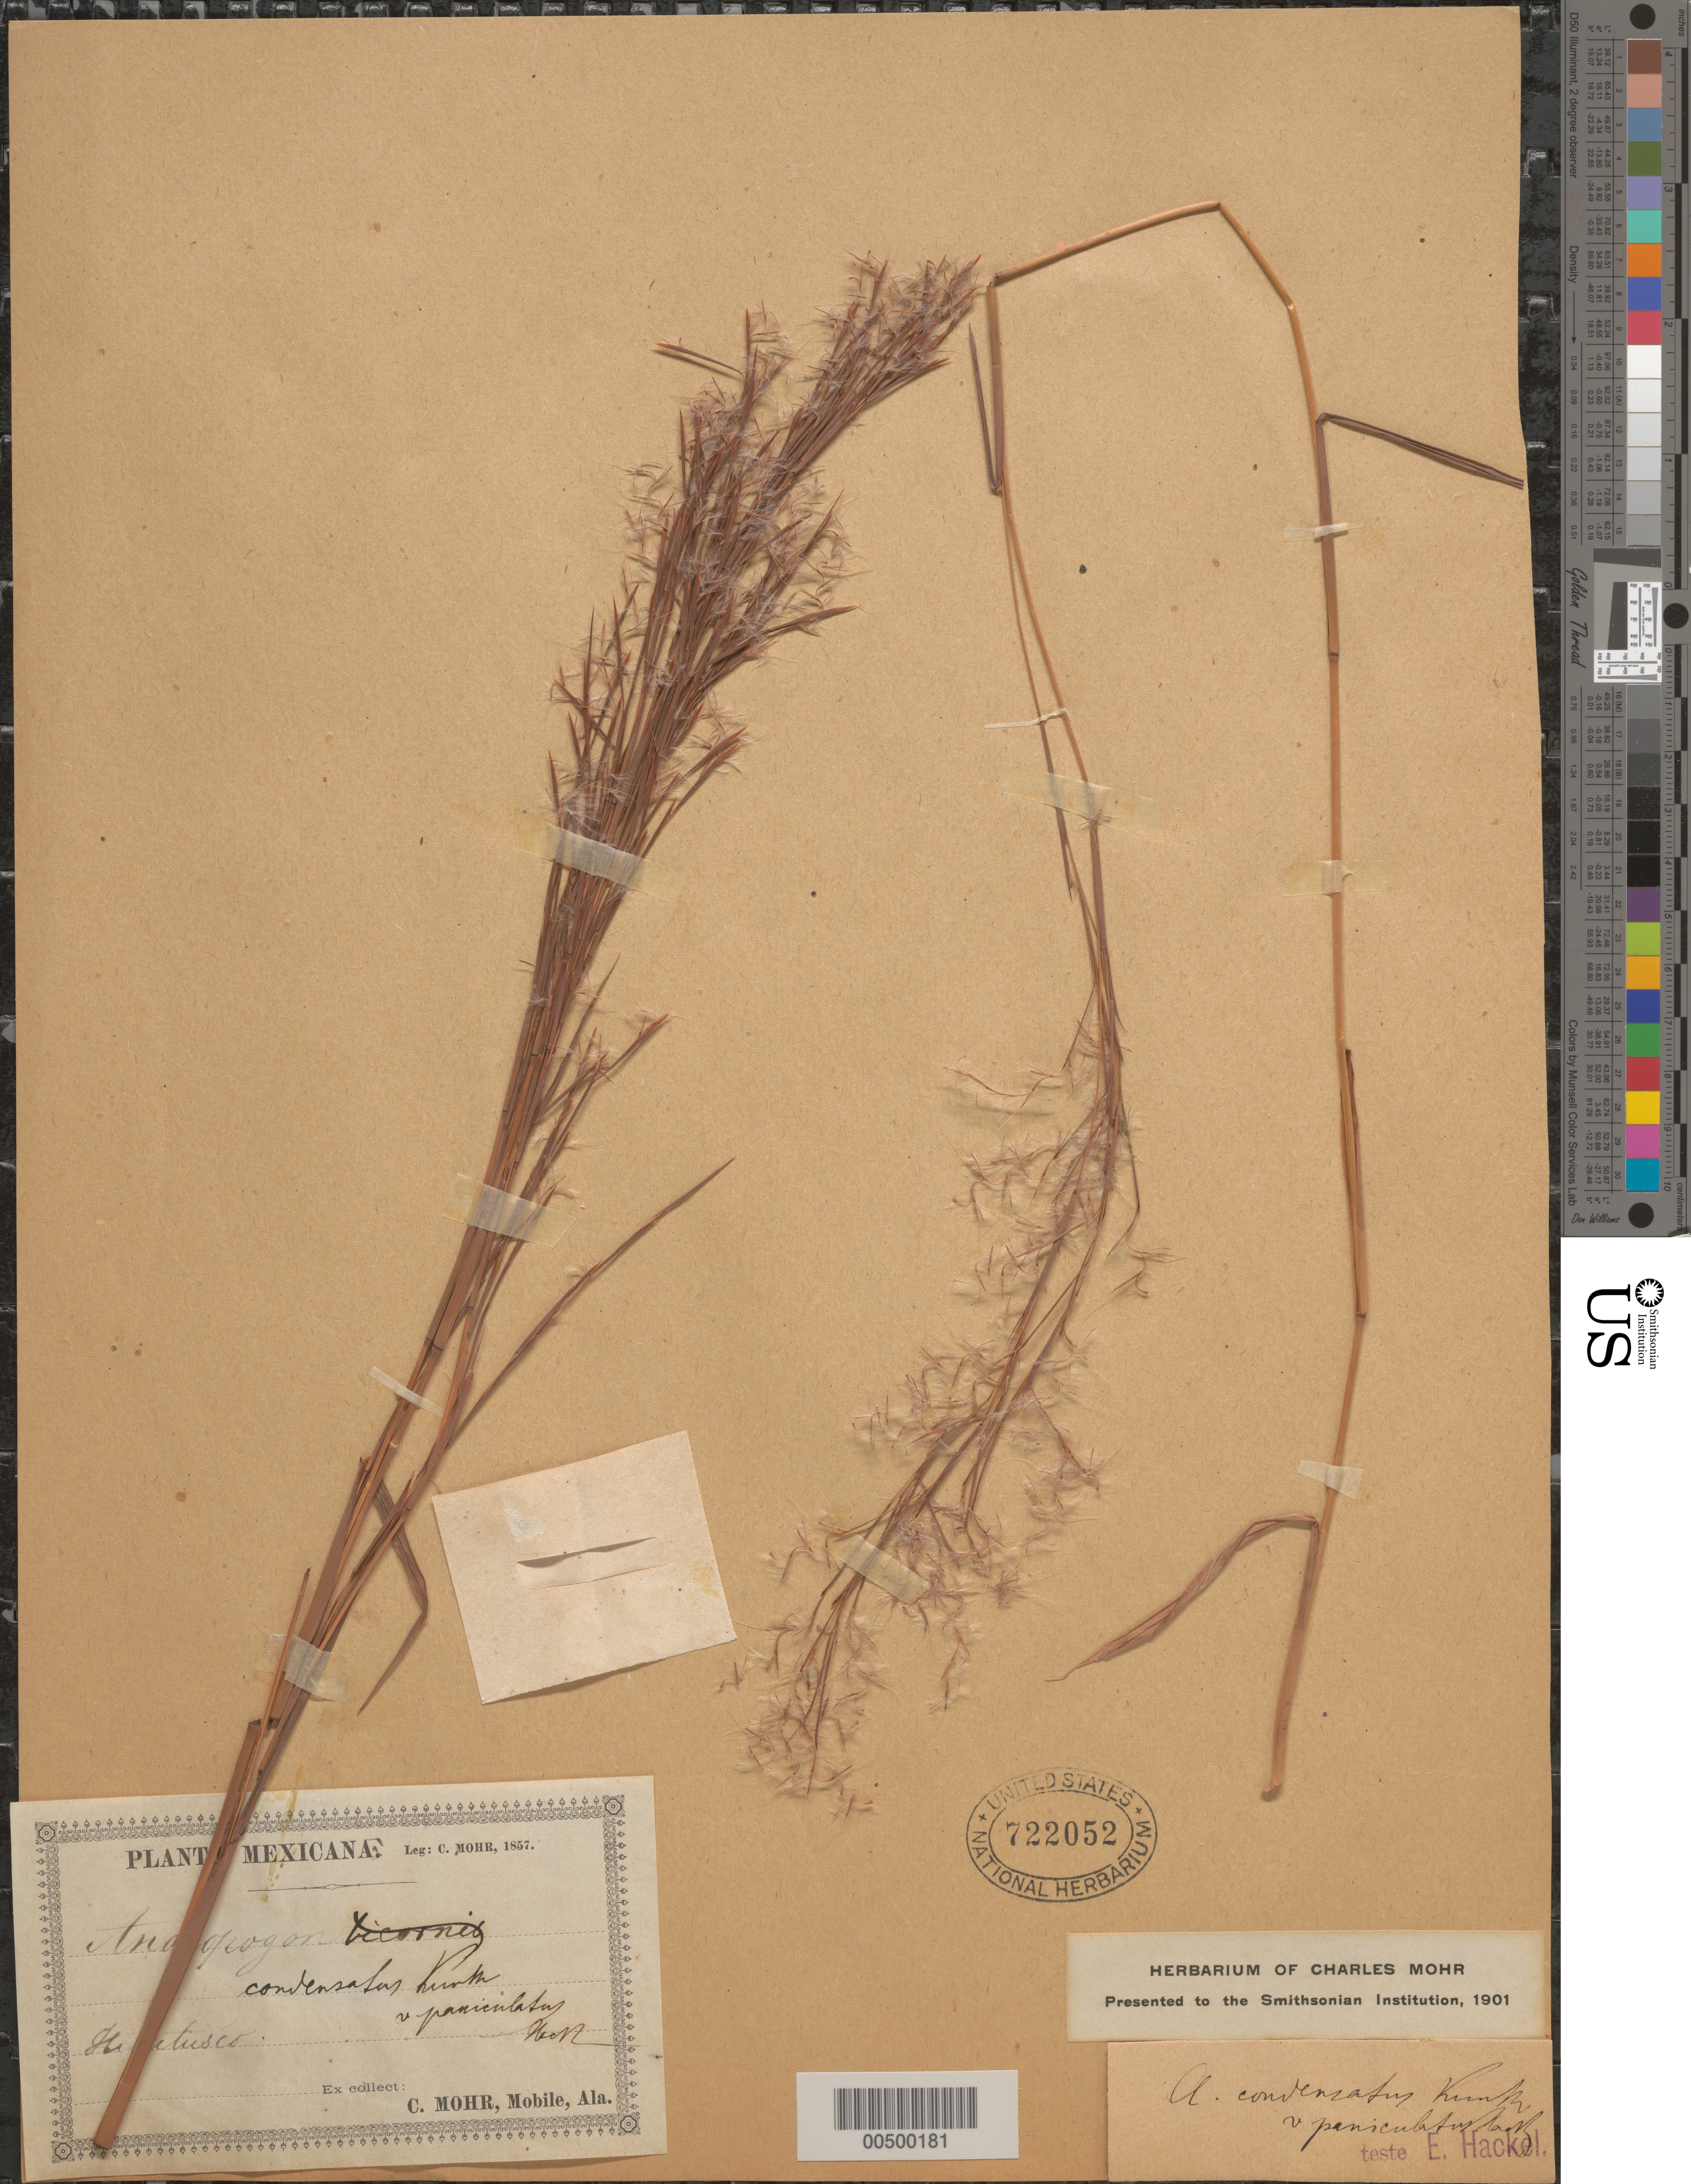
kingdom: Plantae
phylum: Tracheophyta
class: Liliopsida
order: Poales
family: Poaceae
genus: Schizachyrium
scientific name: Schizachyrium condensatum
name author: (Kunth) Nees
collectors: C. T. Mohr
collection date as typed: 1857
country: Mexico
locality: Huitusco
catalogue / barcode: US 722052